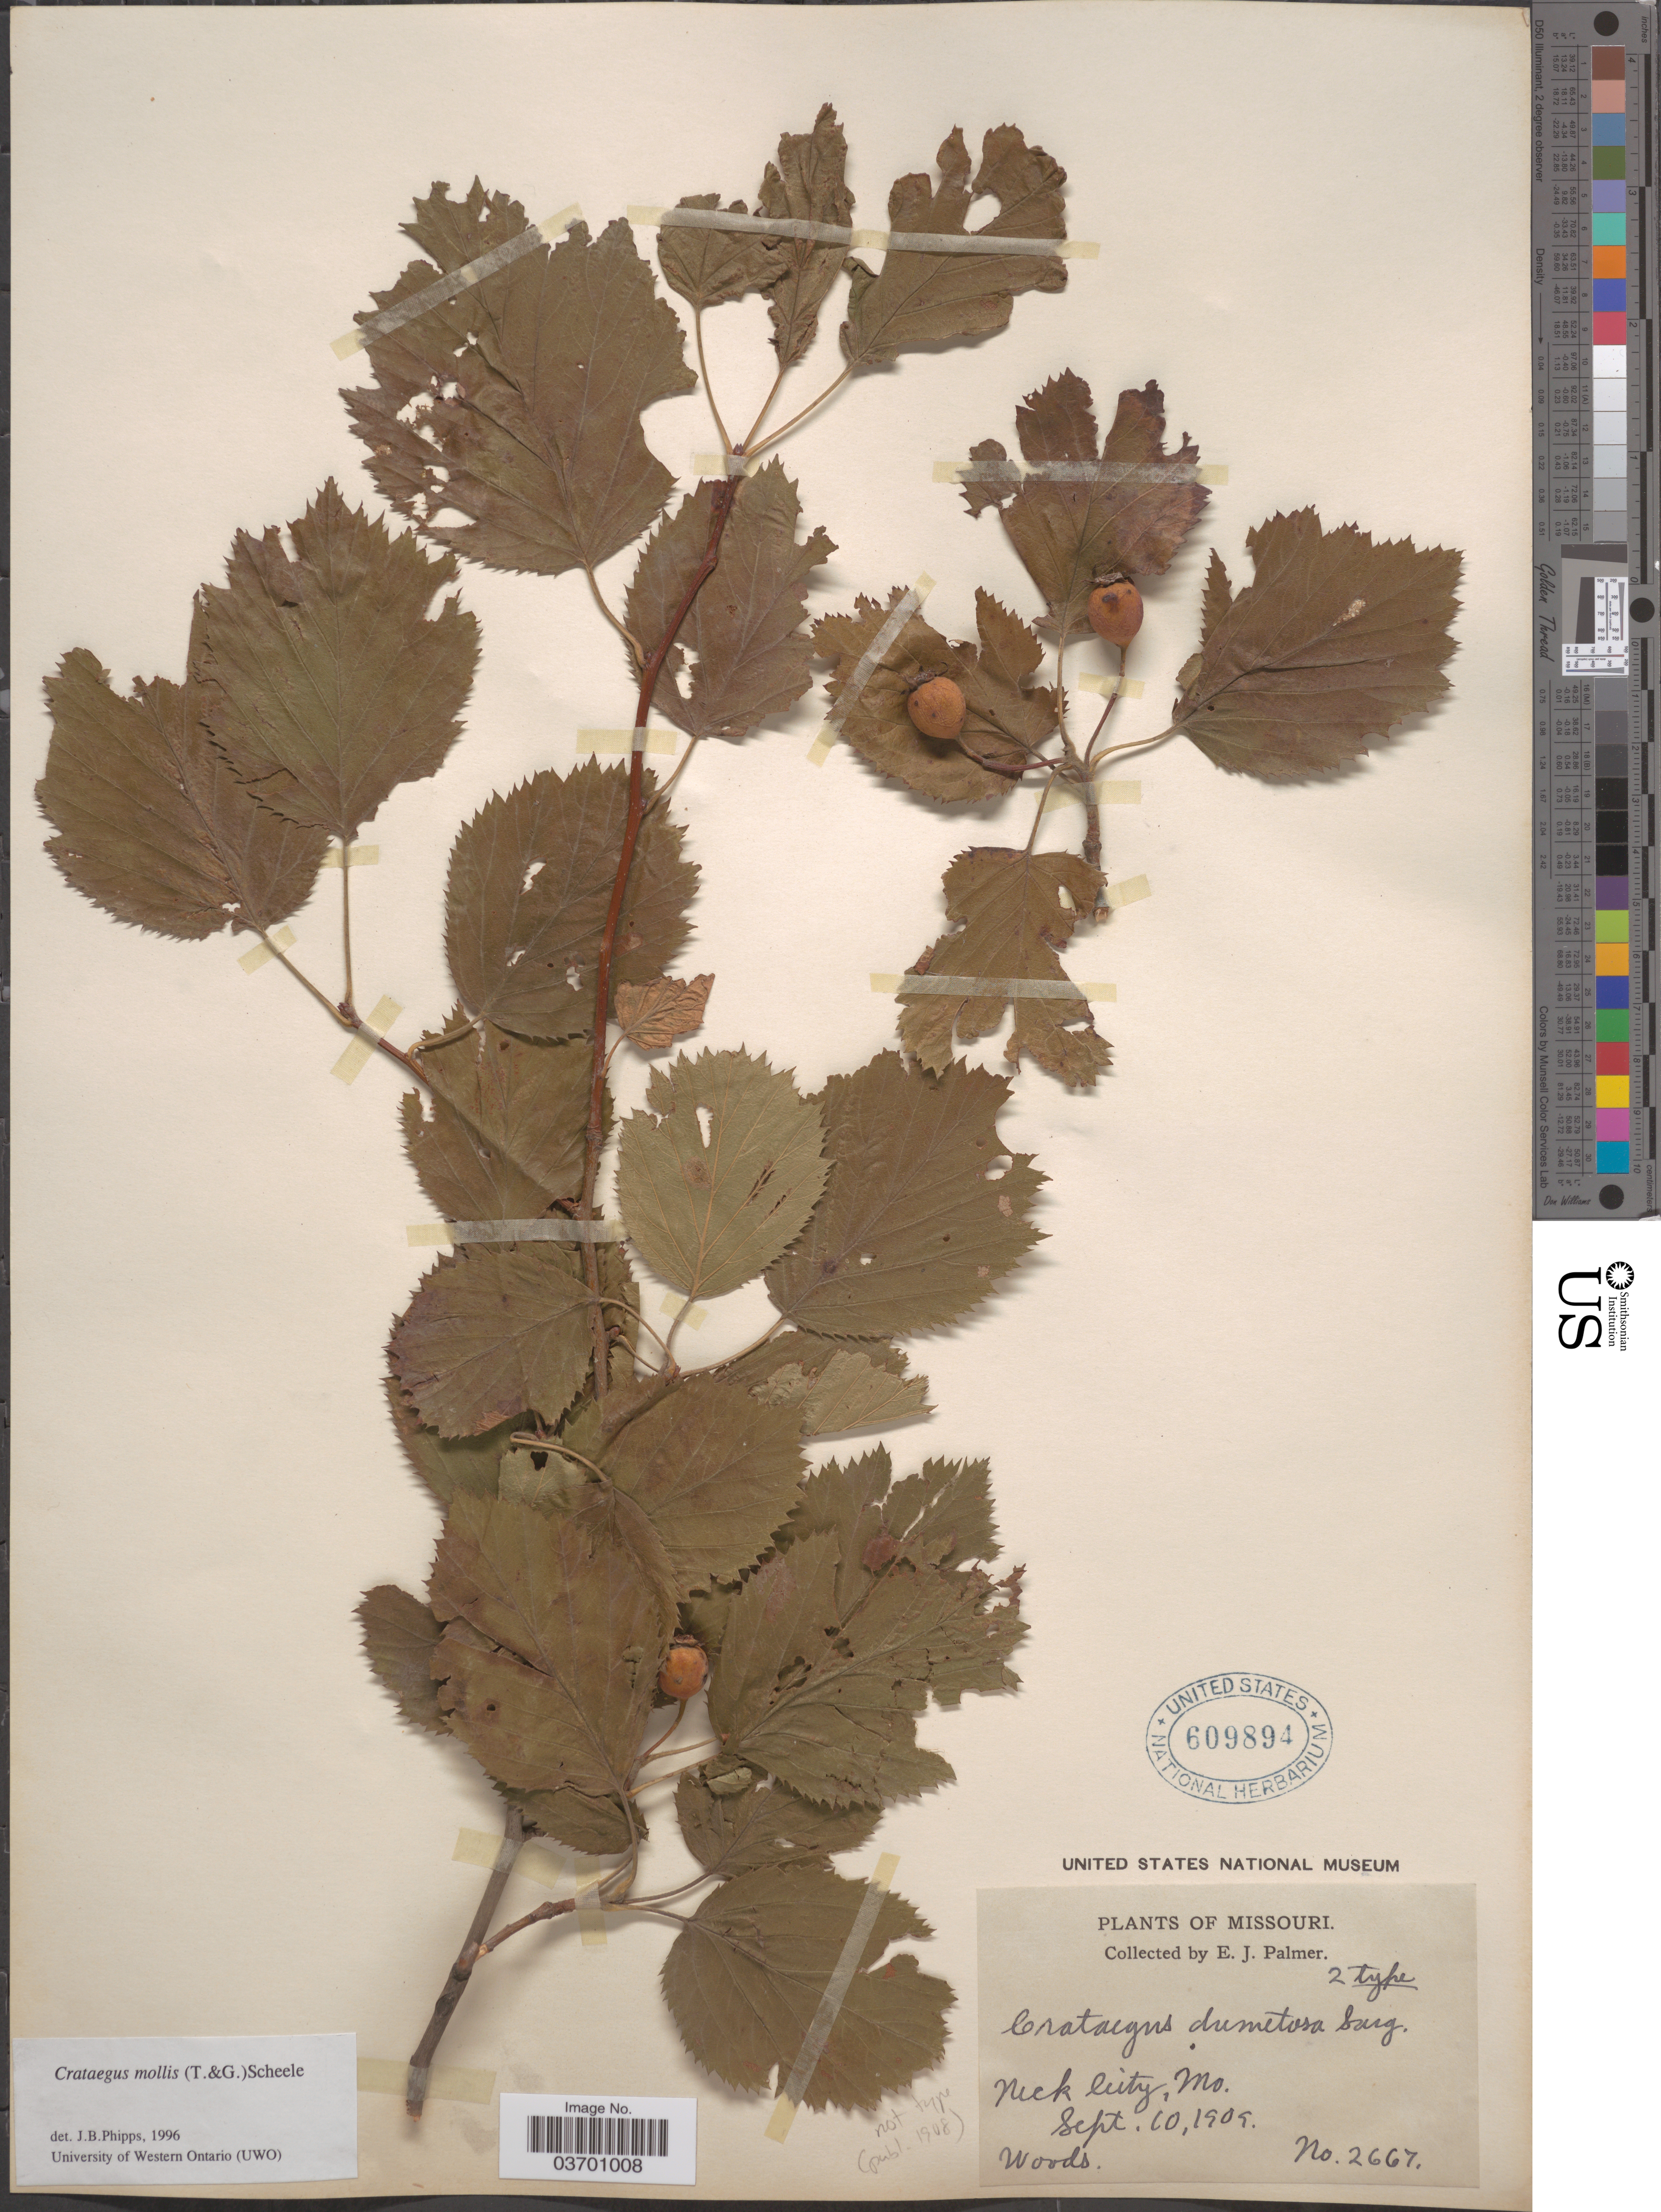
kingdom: Plantae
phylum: Tracheophyta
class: Magnoliopsida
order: Rosales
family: Rosaceae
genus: Crataegus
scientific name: Crataegus mollis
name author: (Torr. & A. Gray) Scheele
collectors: E. J. Palmer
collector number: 2667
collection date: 1905-09-10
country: United States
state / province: Missouri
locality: Neck City.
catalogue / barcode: US 609894